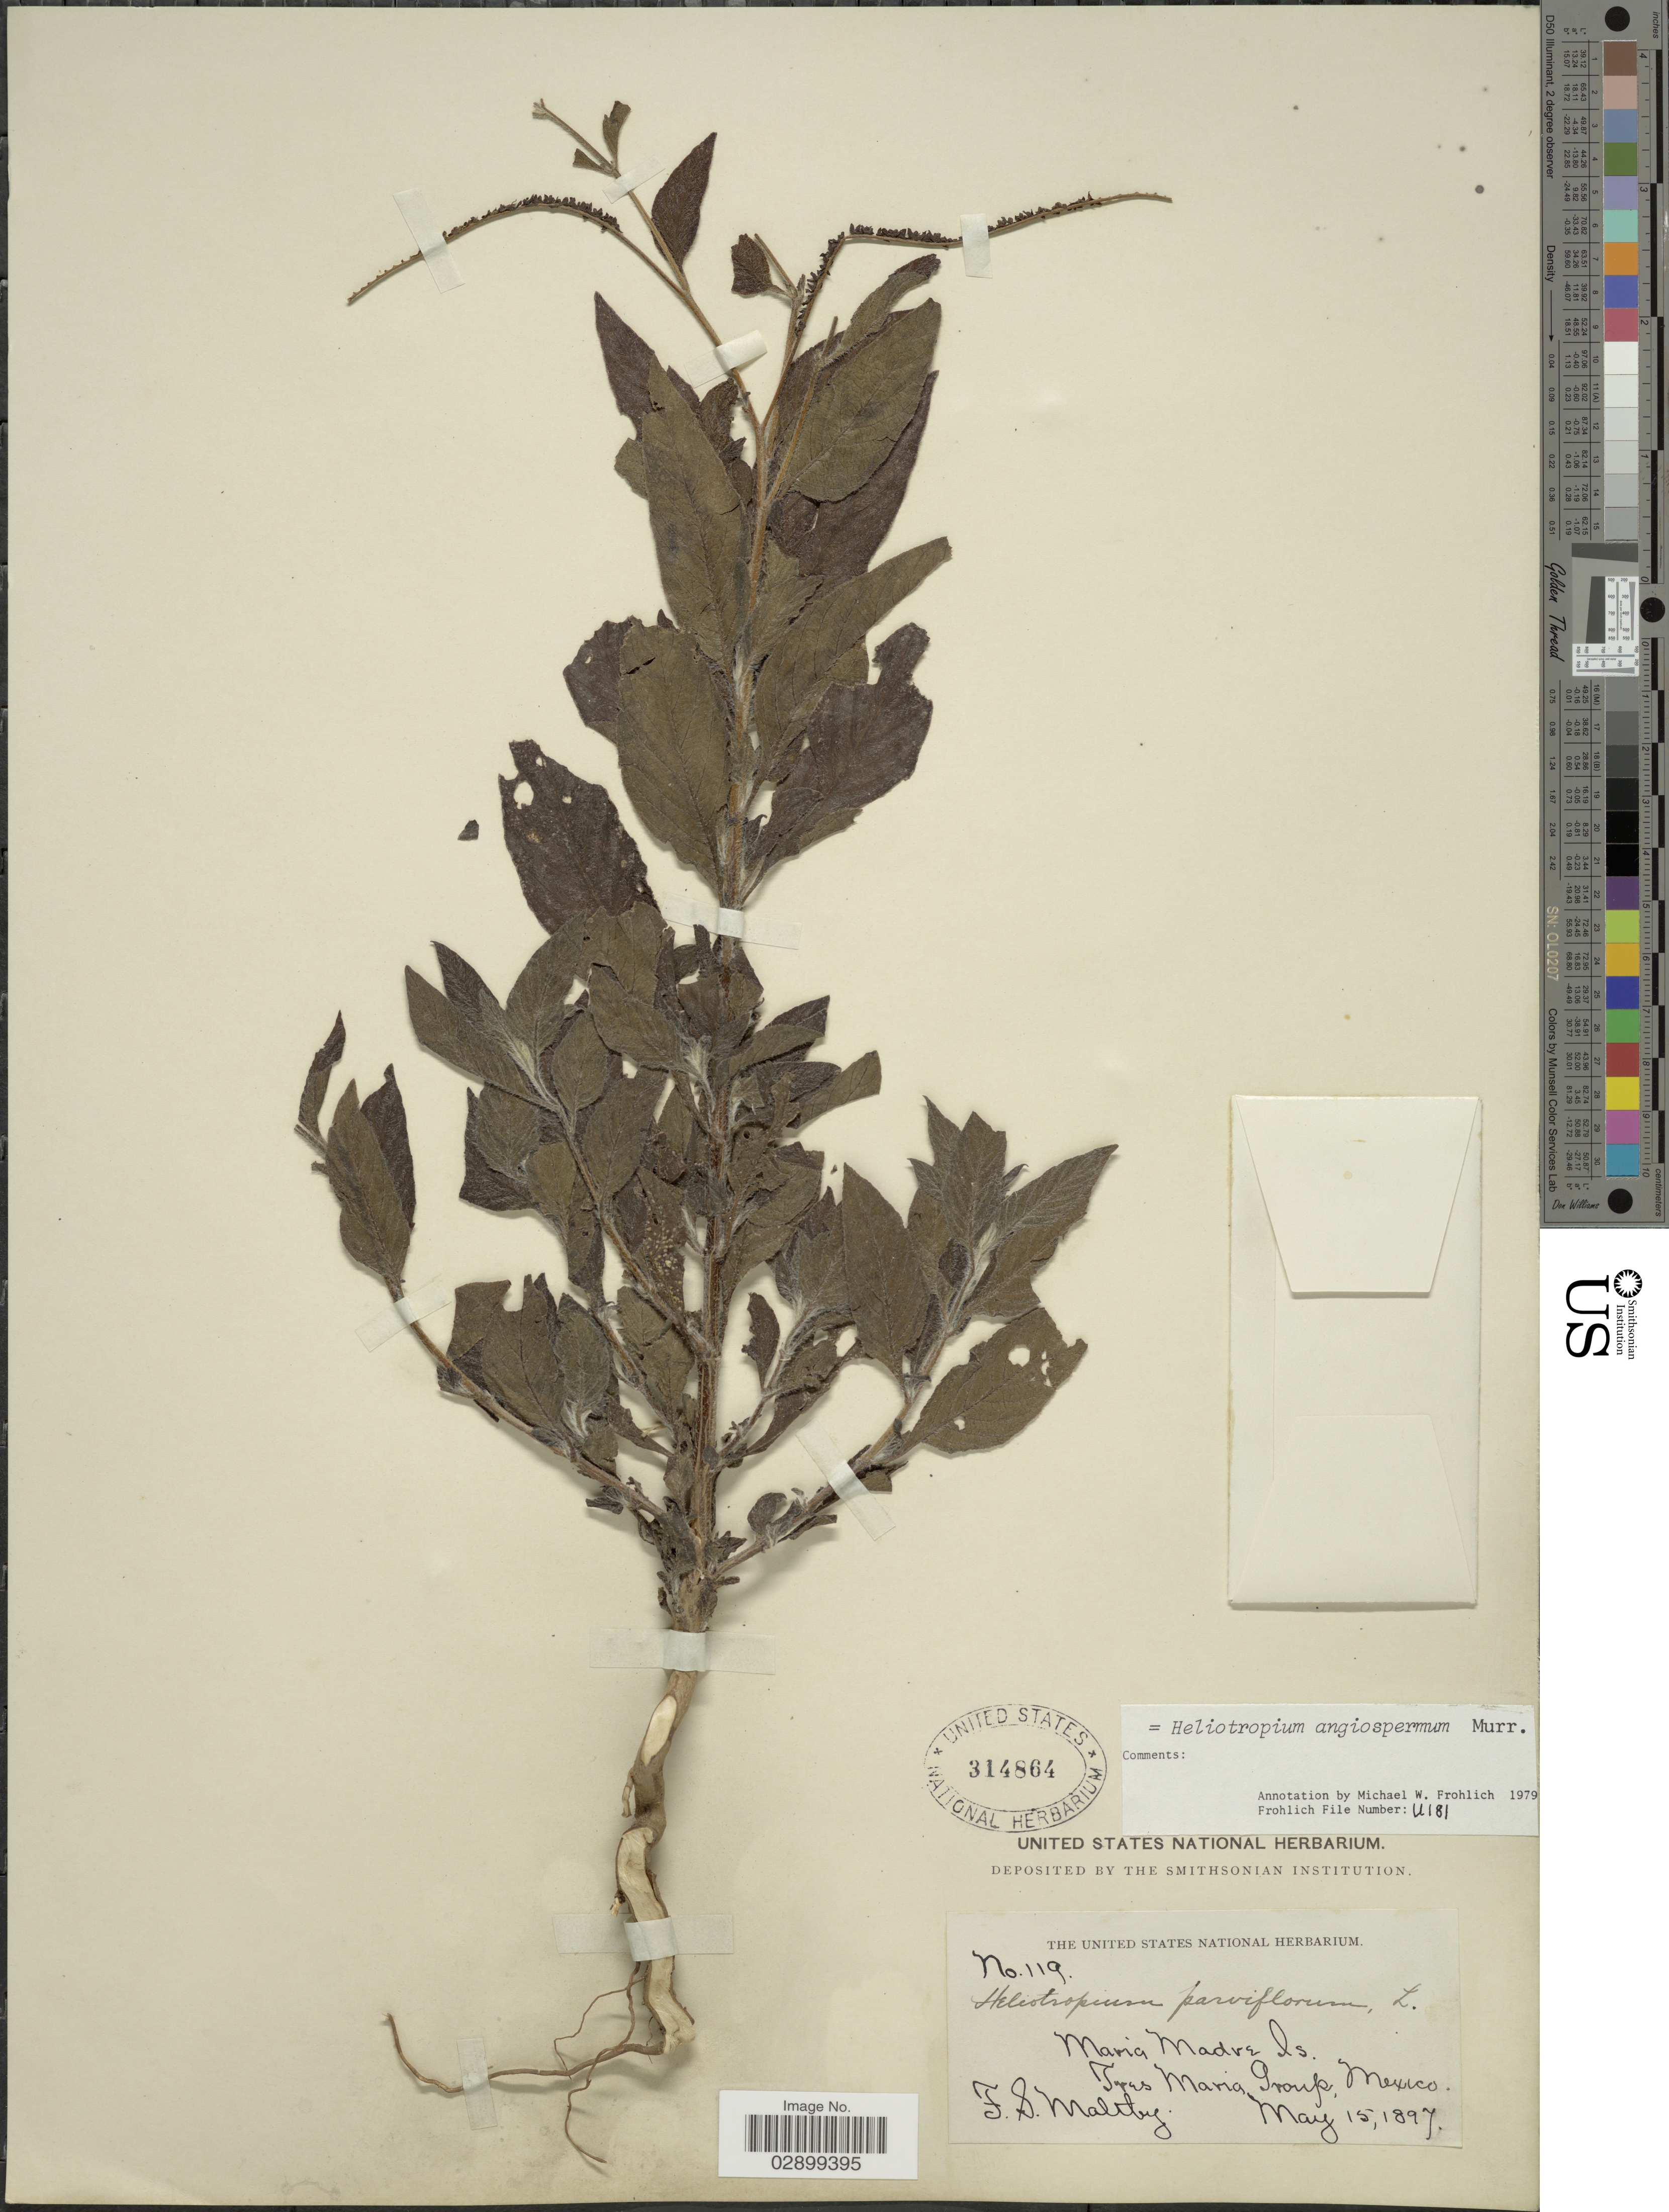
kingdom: Plantae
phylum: Tracheophyta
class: Magnoliopsida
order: Boraginales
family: Heliotropiaceae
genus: Heliotropium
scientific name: Heliotropium angiospermum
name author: Murray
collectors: F. S. Maltby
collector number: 119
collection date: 1897-05-15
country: Mexico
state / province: Nayarit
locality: Maria Madre Is. Tres Maria Group.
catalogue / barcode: US 314864